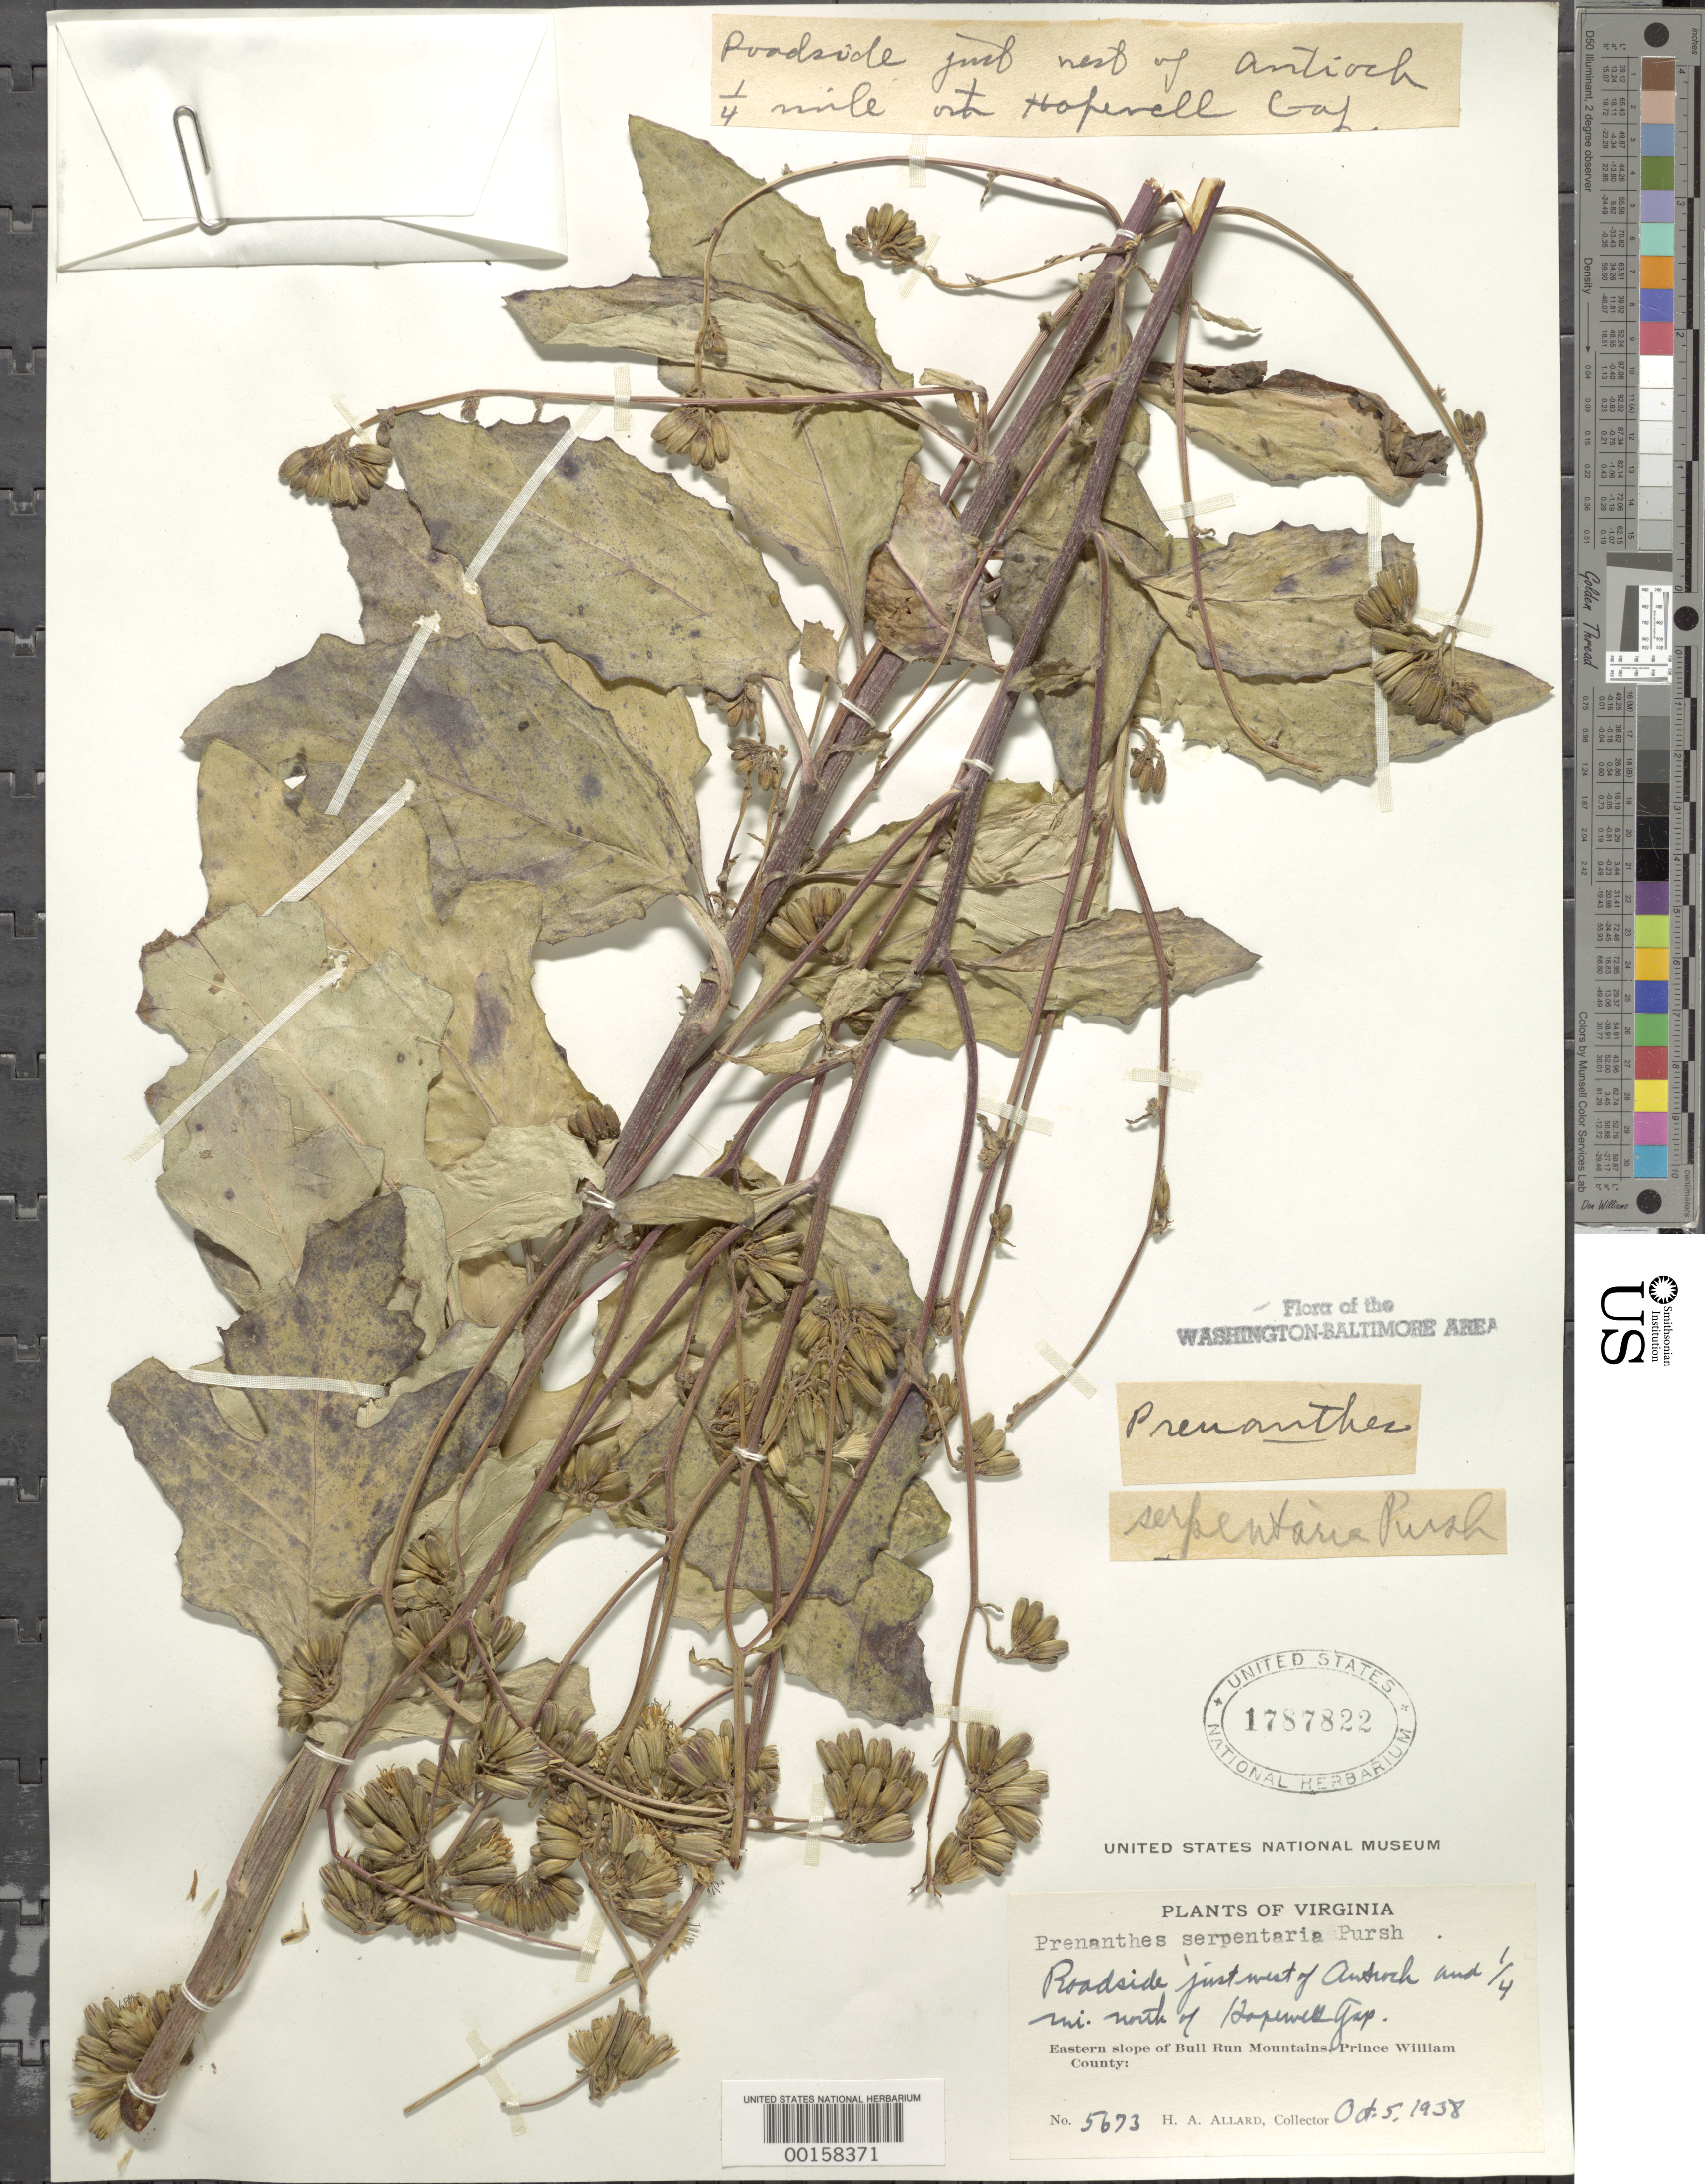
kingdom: Plantae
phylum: Tracheophyta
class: Magnoliopsida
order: Asterales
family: Asteraceae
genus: Nabalus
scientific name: Nabalus serpentarius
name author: (Pursh) Hook.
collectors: H. A. Allard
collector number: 5673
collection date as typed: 05 Oct 1938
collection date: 1938-10-05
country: United States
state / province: Virginia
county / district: Prince William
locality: West of Antioch and north of Hopewell Gap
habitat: Roadside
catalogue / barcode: US 1787822